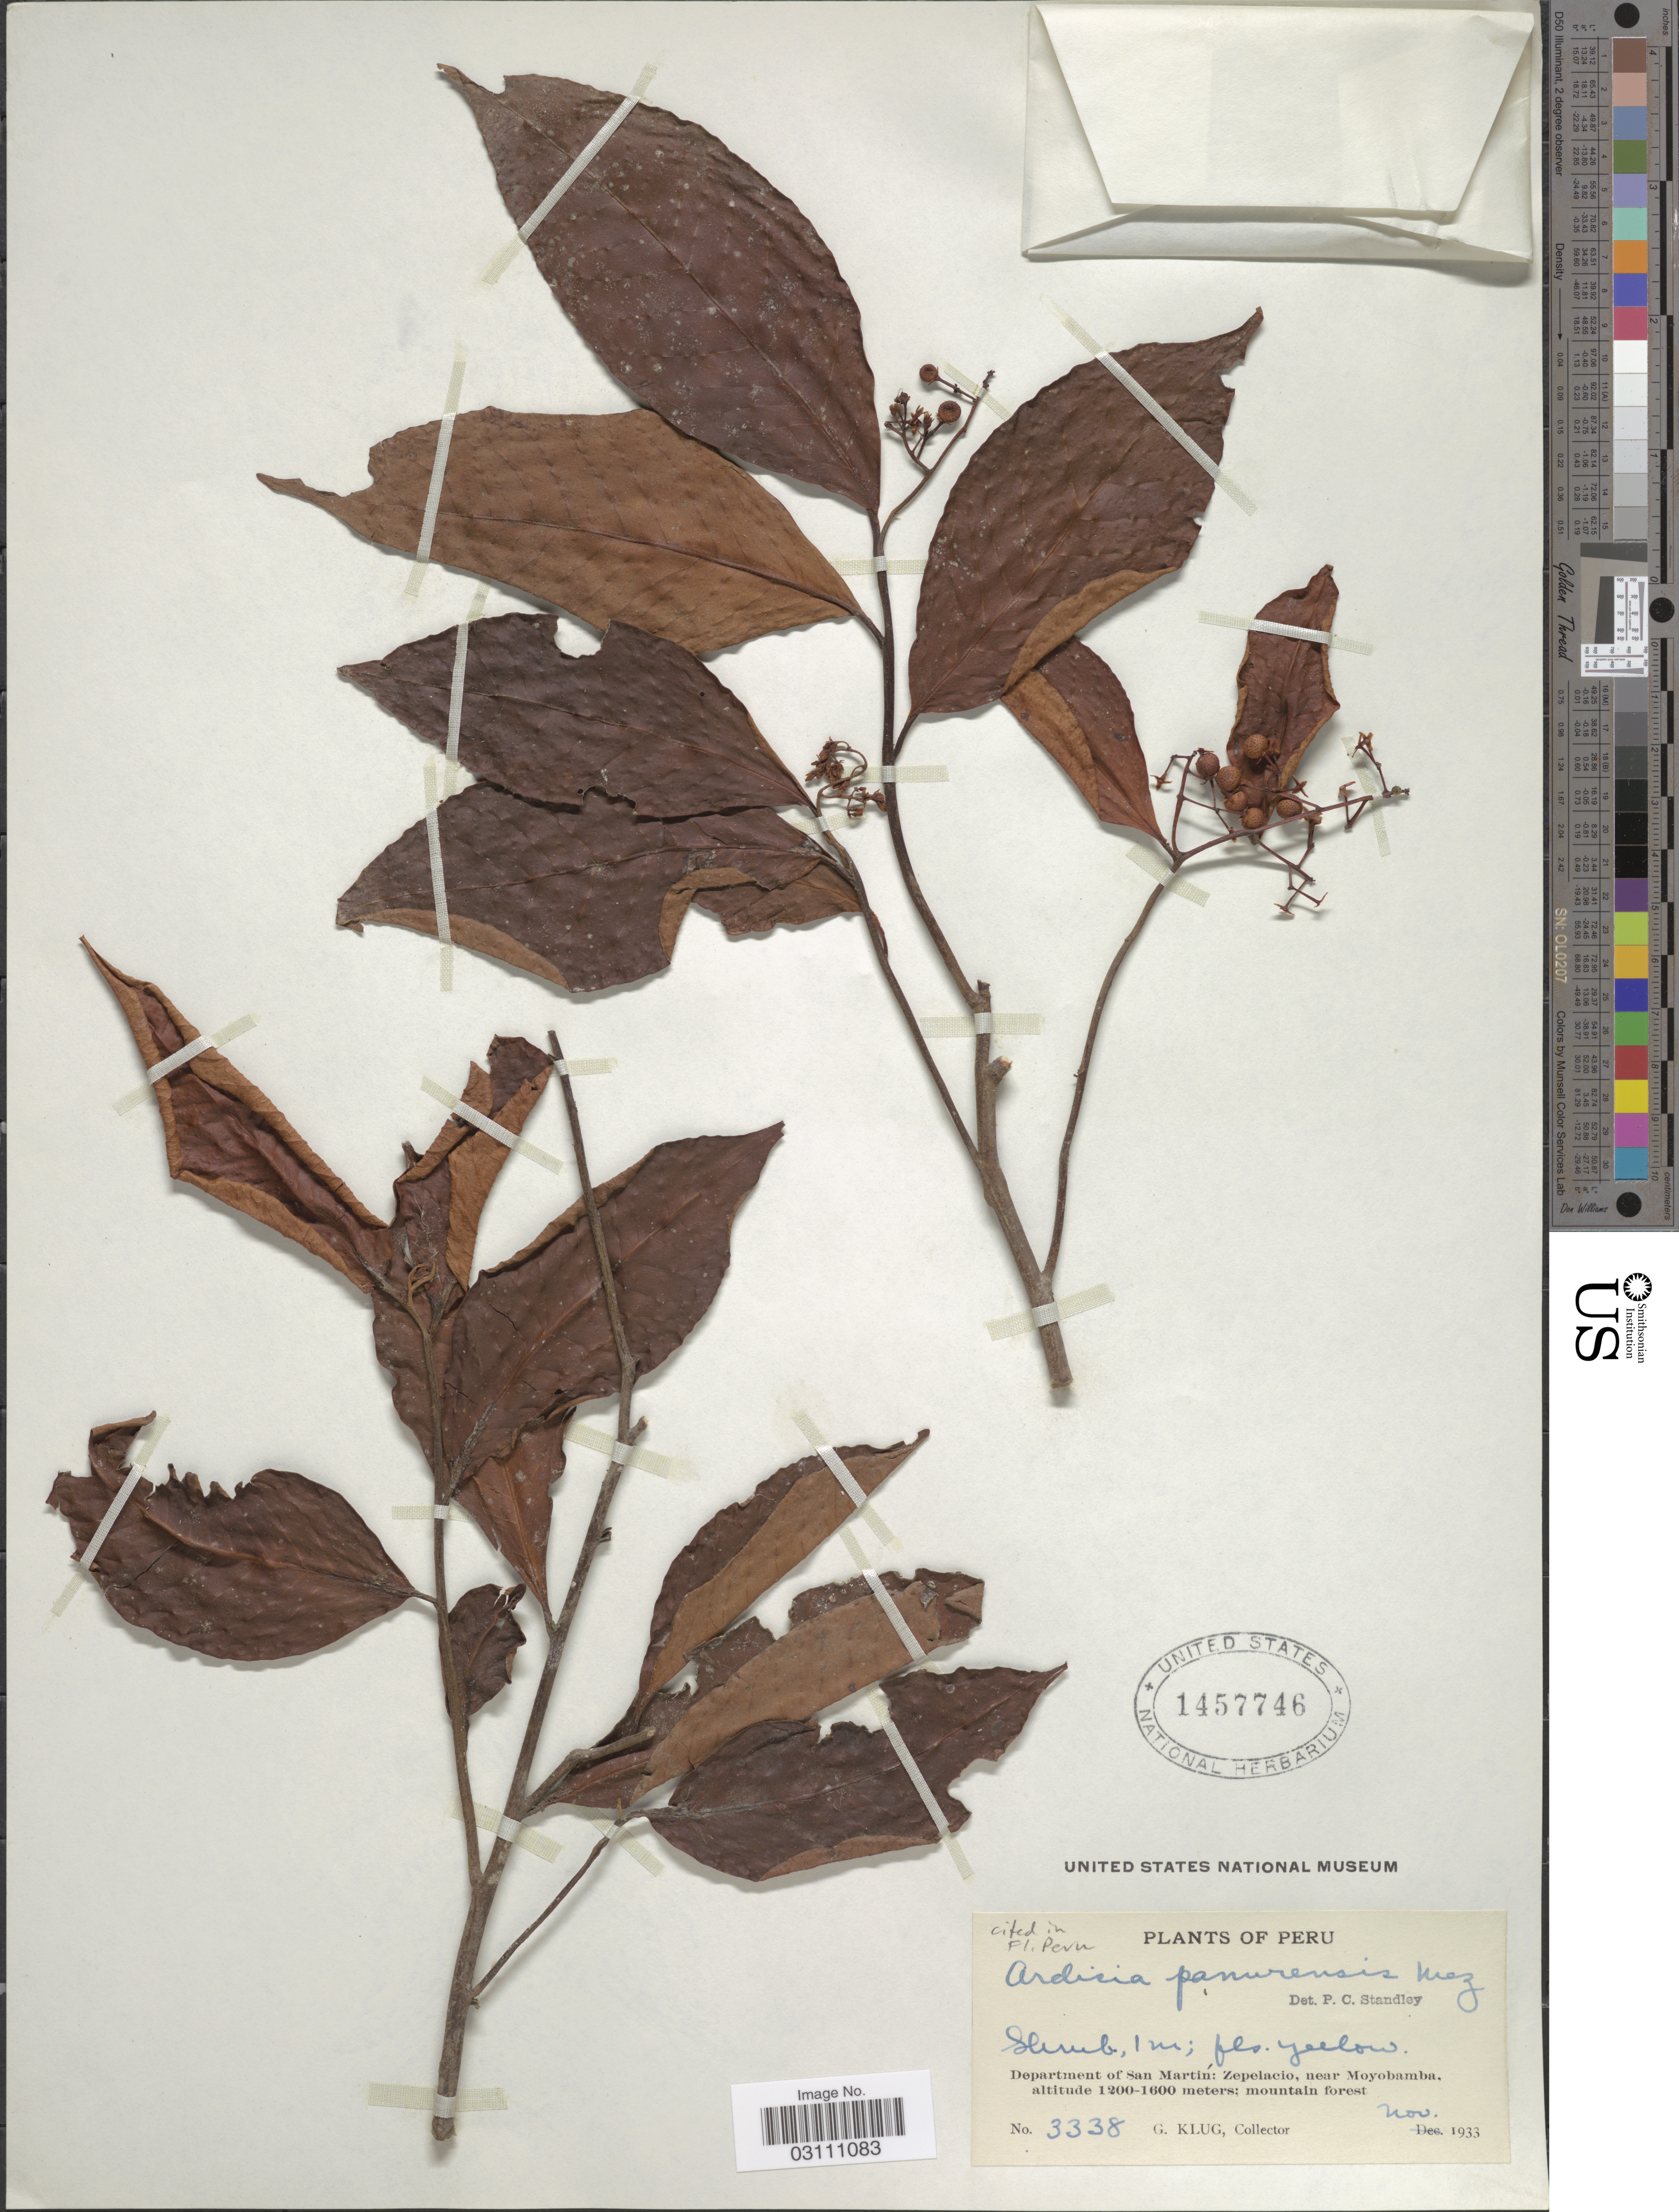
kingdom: Plantae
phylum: Tracheophyta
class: Magnoliopsida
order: Ericales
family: Primulaceae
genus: Ardisia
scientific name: Ardisia panurensis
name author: Mez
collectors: G. Klug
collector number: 3338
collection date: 1933-11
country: Peru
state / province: San Martín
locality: Department of San Martín: Zepelacio, near Moyobamba.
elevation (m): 1200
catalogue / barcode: US 1457746